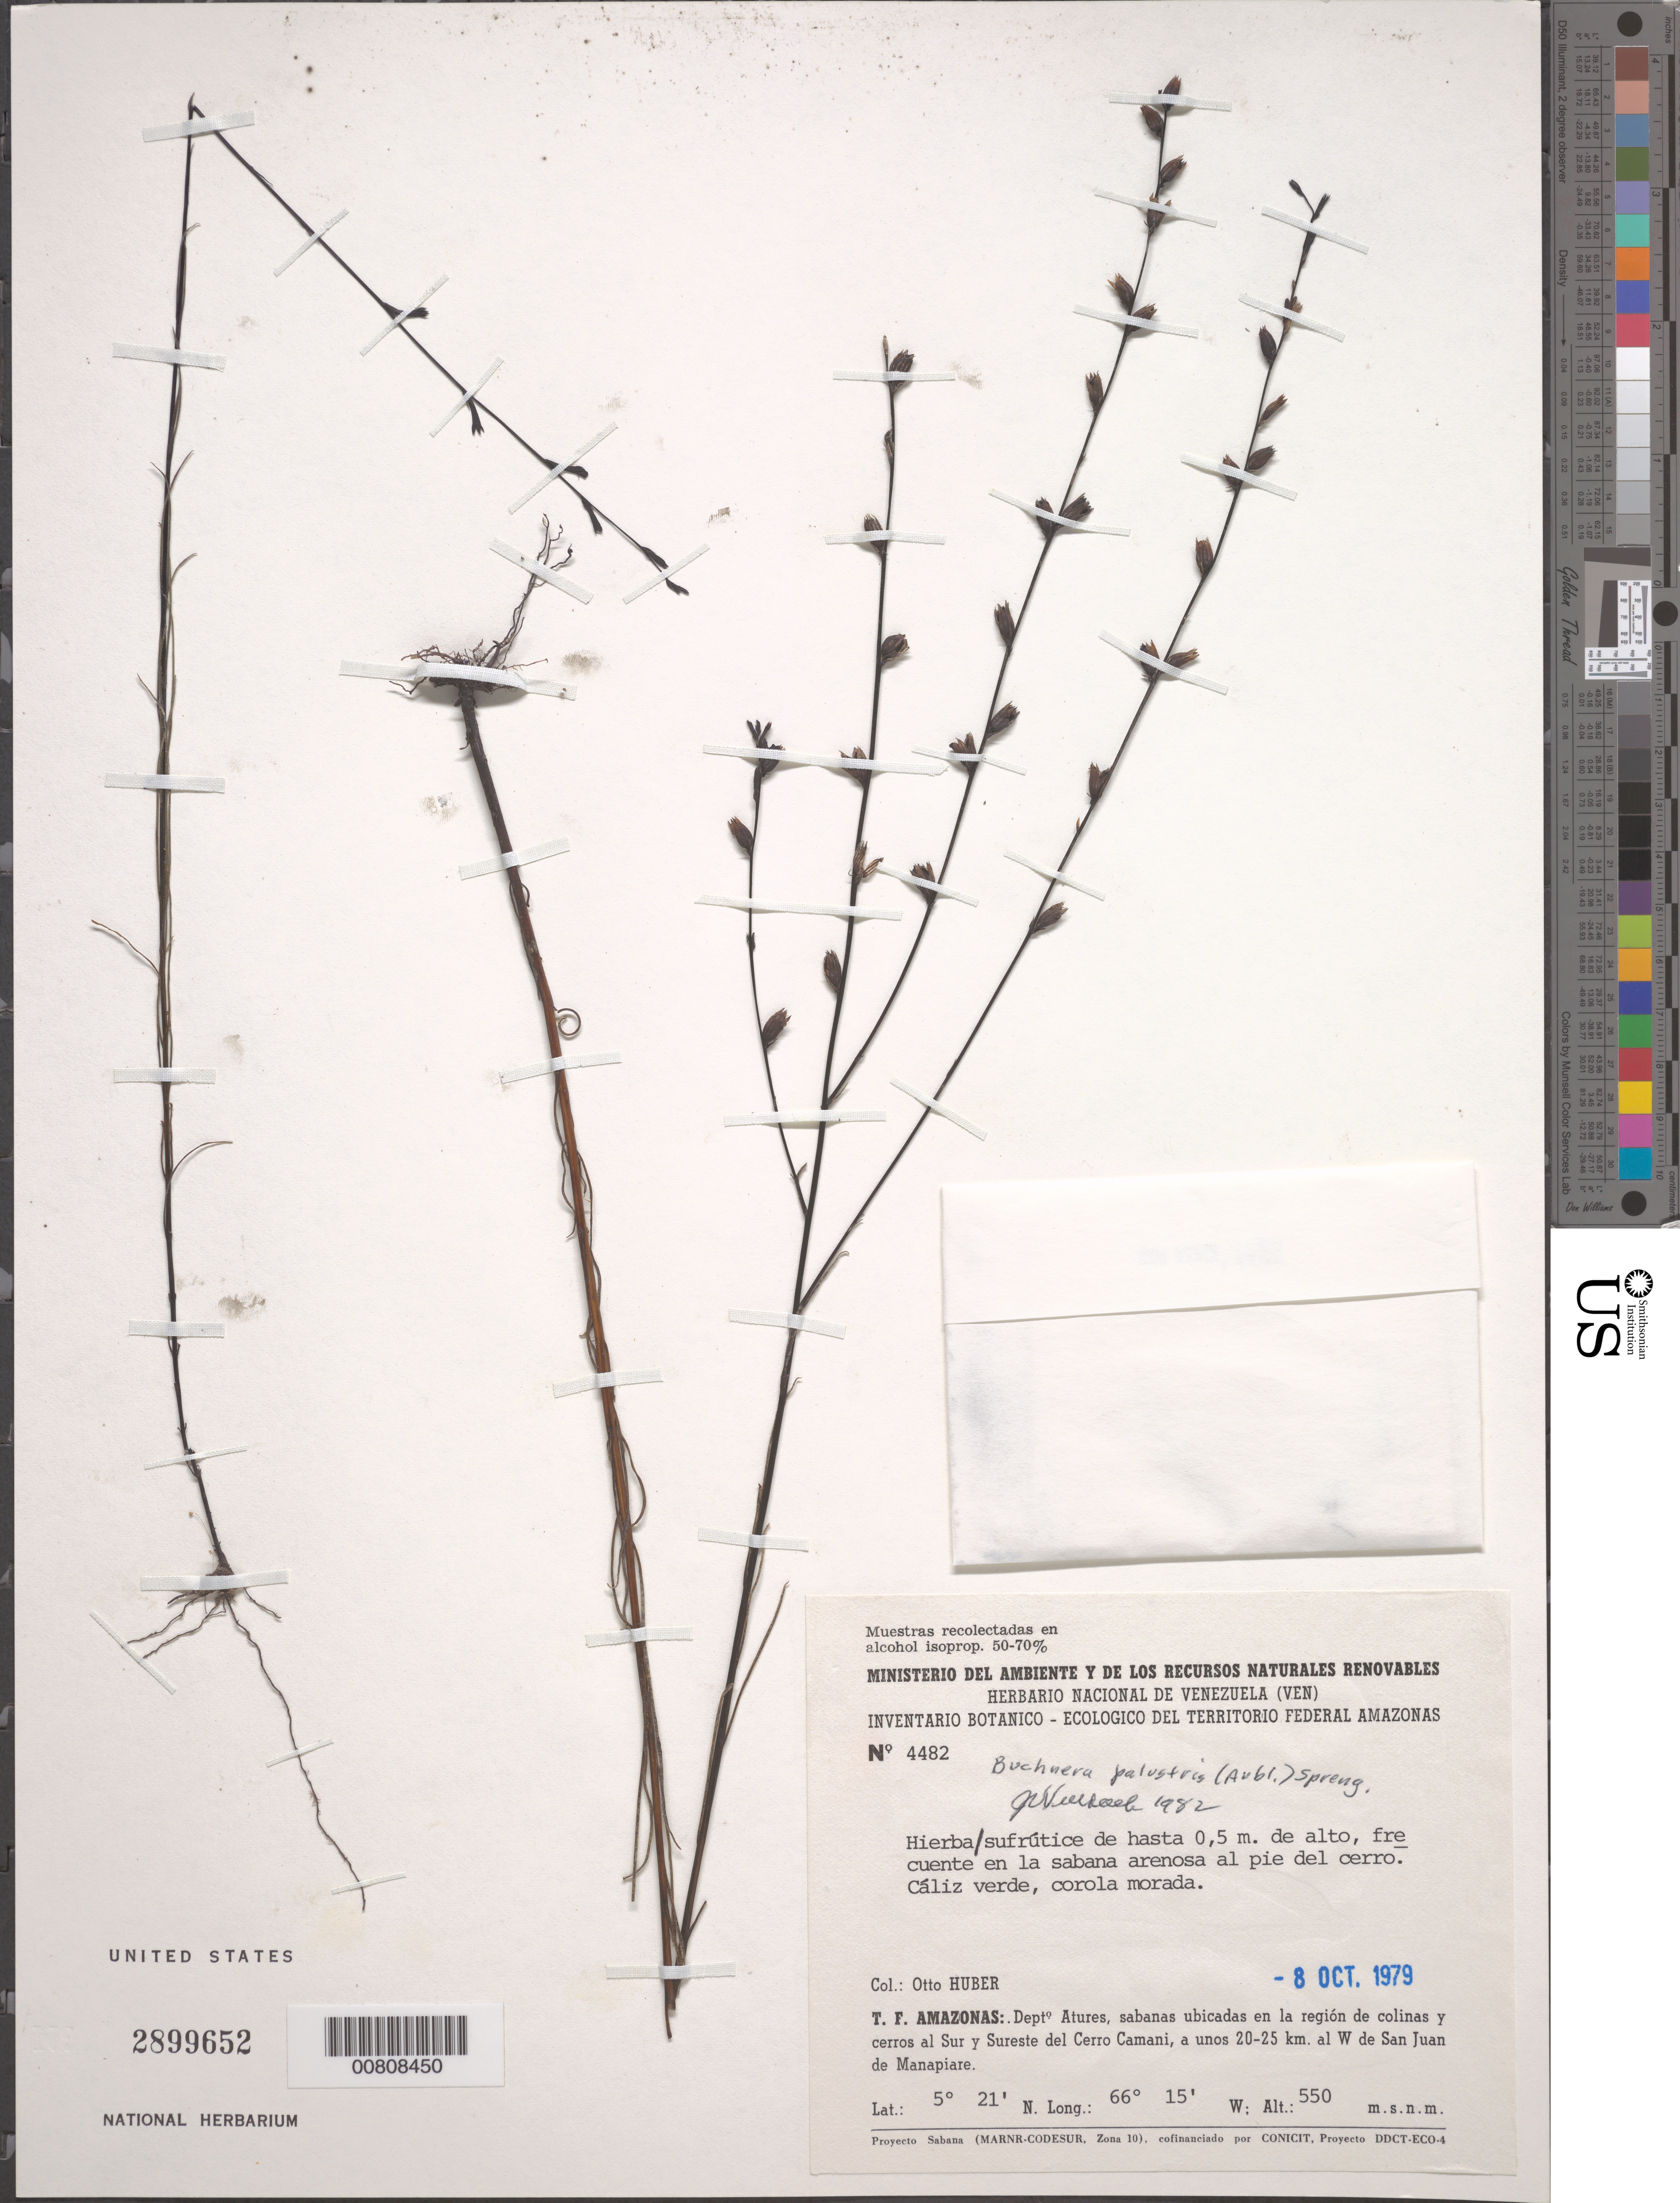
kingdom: Plantae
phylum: Tracheophyta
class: Magnoliopsida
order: Lamiales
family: Orobanchaceae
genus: Buchnera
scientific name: Buchnera palustris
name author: (Aubl.) Spreng.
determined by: Wurdack, John J., (US), US (UNITED STATES)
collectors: O. Huber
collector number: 4482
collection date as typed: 8-Oct-79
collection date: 1979-10-08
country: Venezuela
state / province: Amazonas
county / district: Atures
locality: Cerro Camani, S & SE del cerro, 20-25 km W de San Juan de Manapiare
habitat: Sabana arenosa al pié del cerro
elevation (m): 550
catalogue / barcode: US 2899652